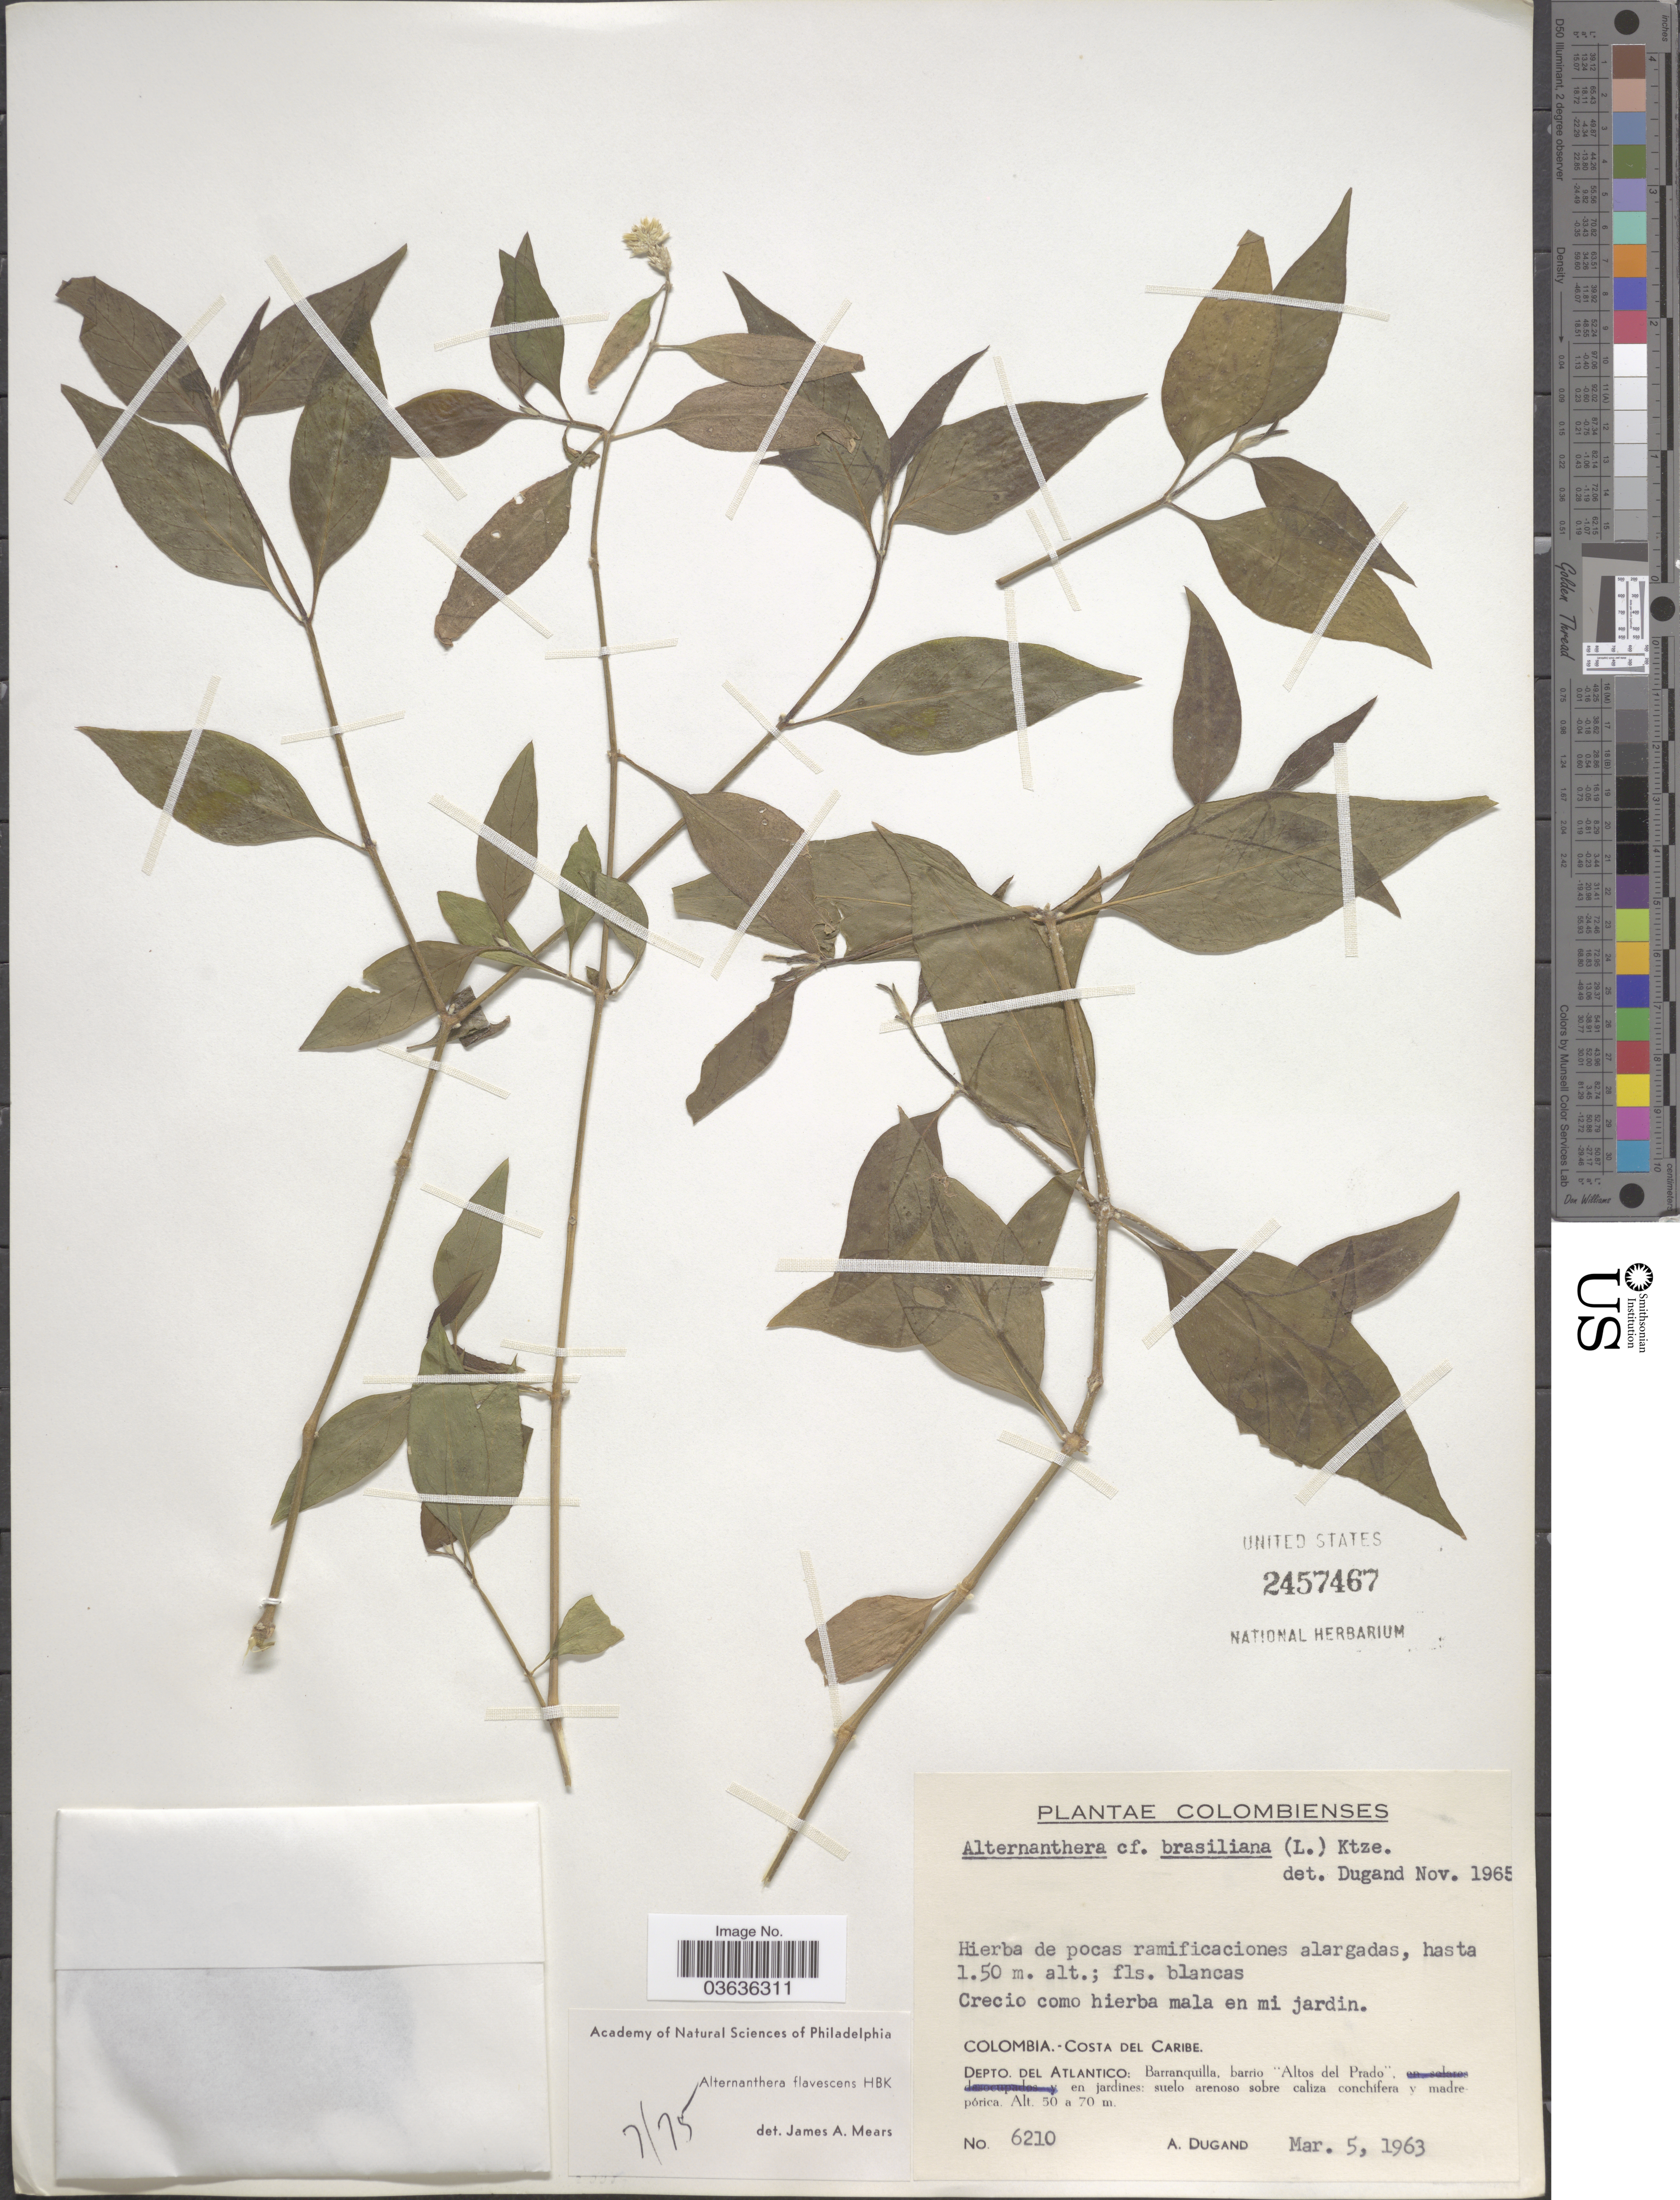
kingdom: Plantae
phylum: Tracheophyta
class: Magnoliopsida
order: Caryophyllales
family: Amaranthaceae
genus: Alternanthera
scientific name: Alternanthera flavescens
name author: Kunth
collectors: A. Dugand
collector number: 6210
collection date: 1963-03-05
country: Colombia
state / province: Atlántico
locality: Costa del Caribe. Depto. del Atlantico: Barranquilla, barrio "Altos del Prado", en jardines.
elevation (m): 50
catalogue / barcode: US 2457467